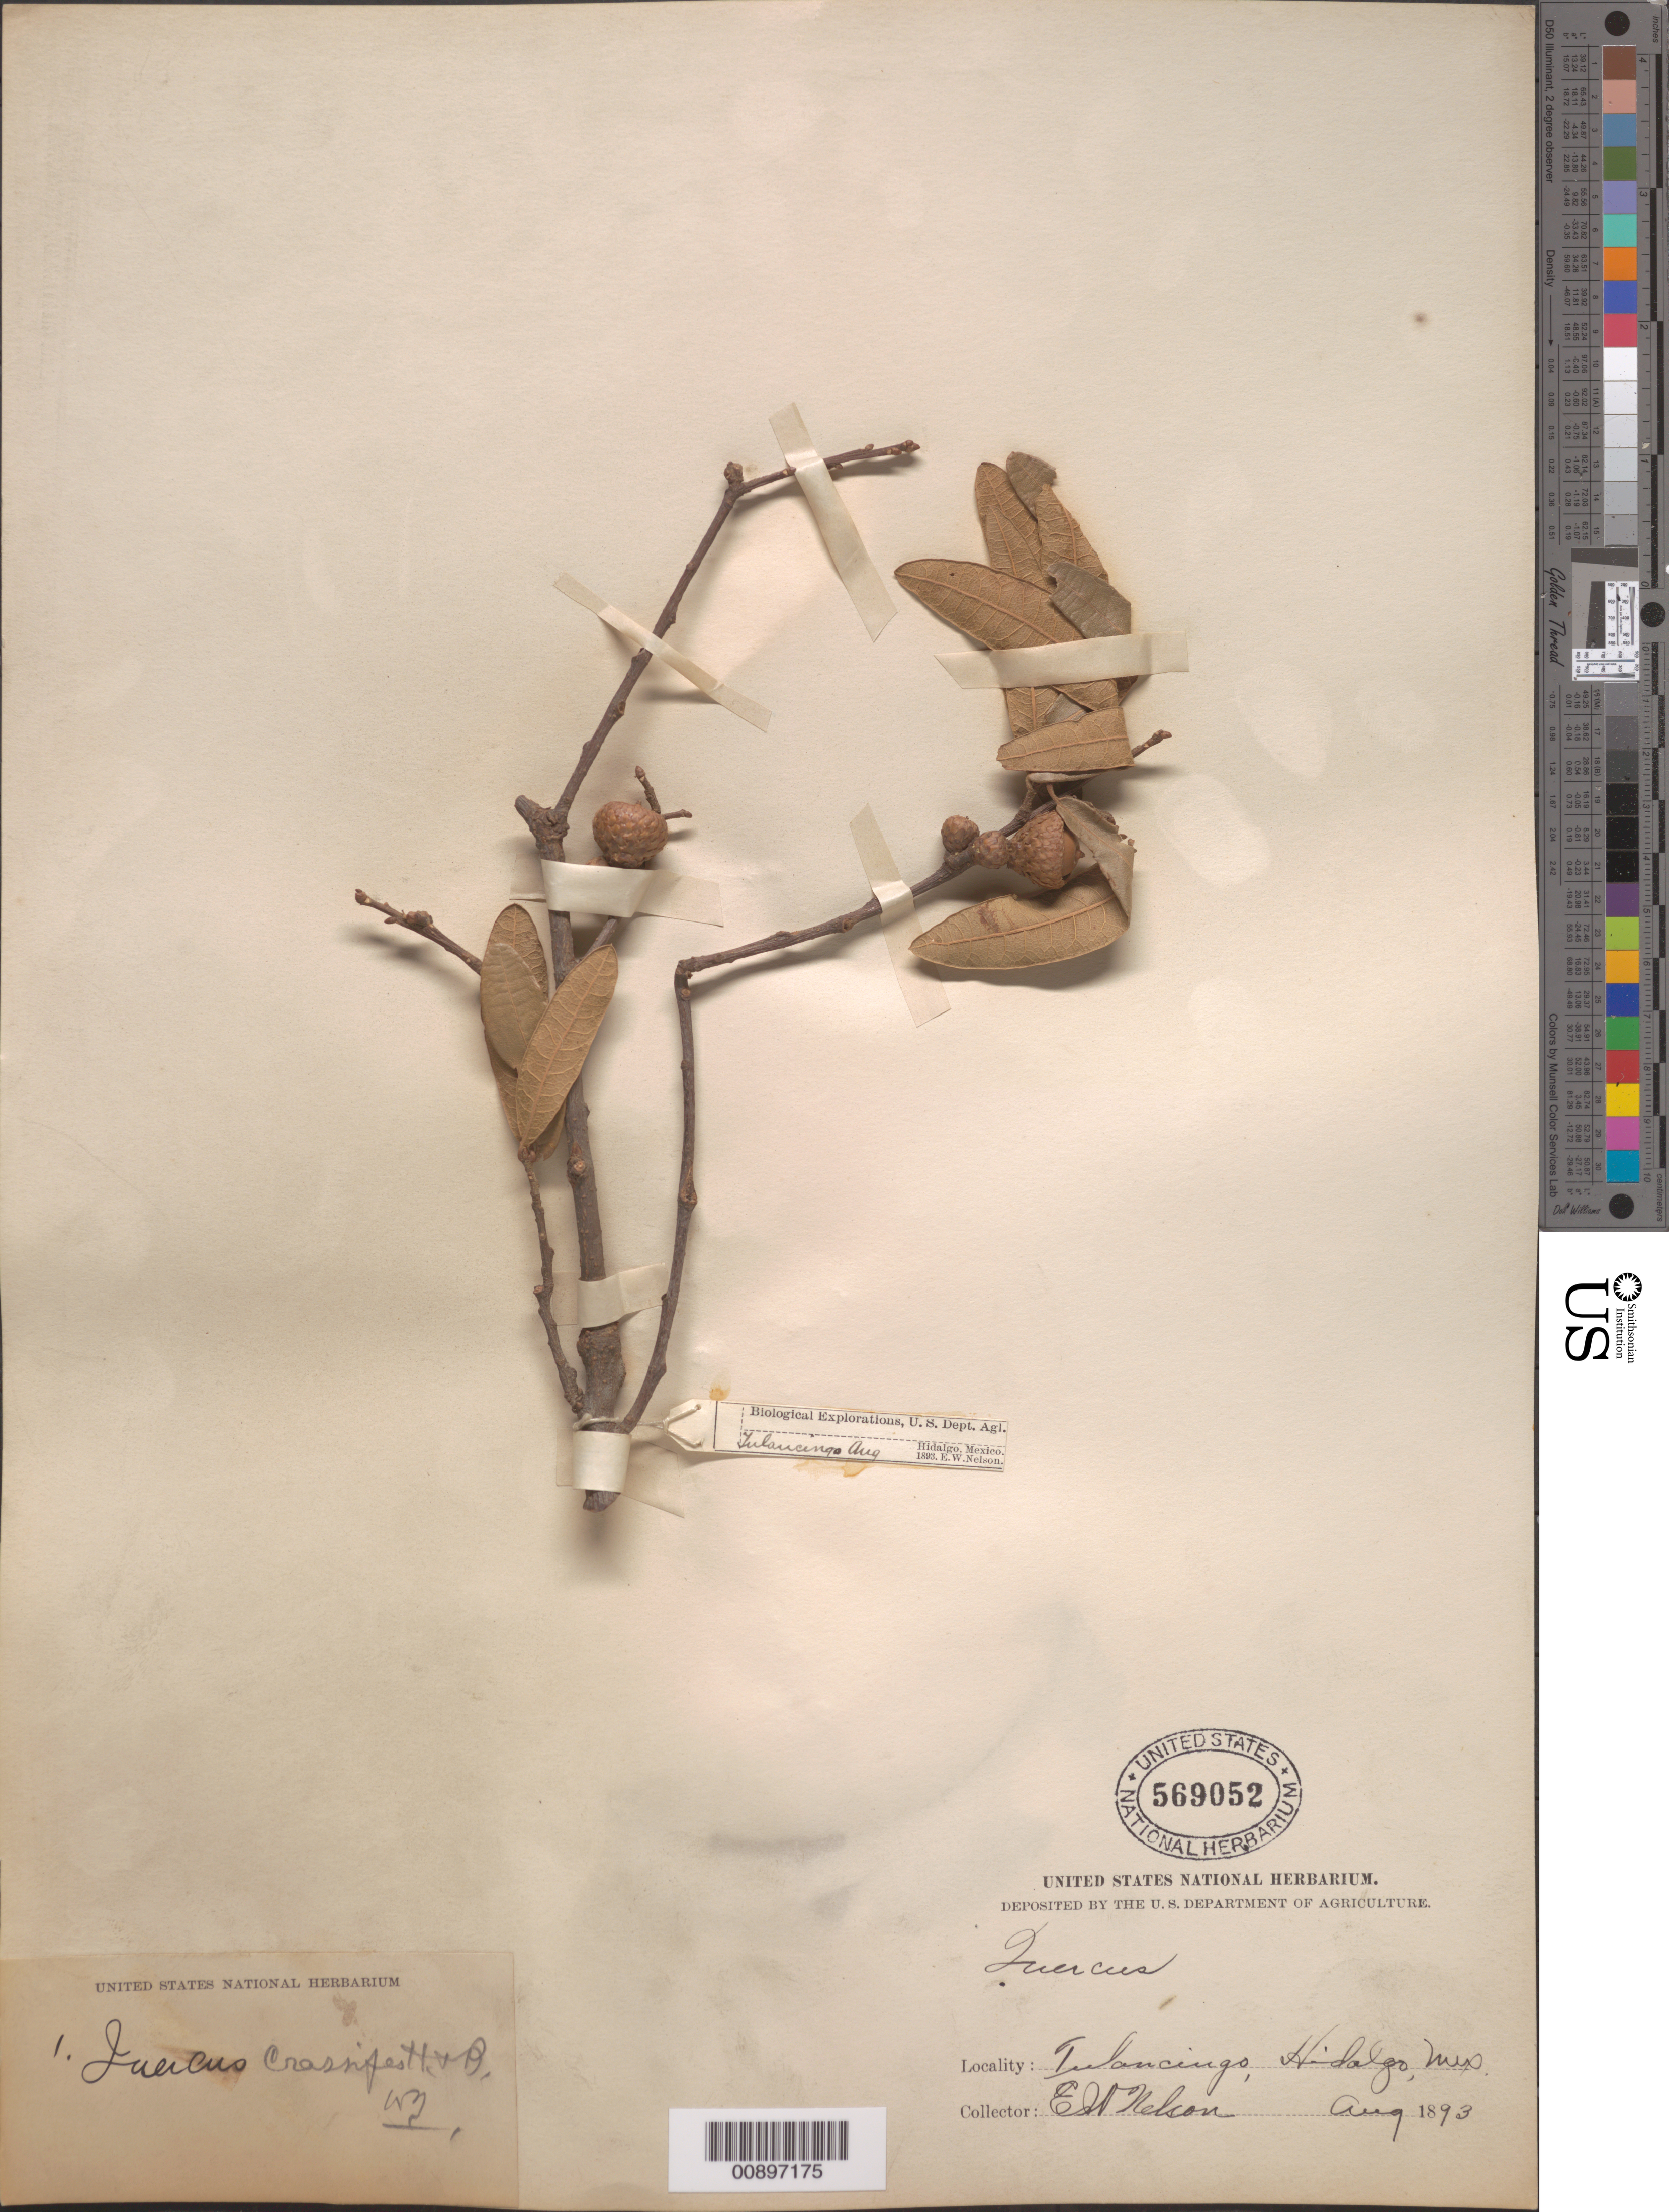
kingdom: Plantae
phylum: Tracheophyta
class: Magnoliopsida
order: Fagales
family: Fagaceae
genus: Quercus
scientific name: Quercus crassipes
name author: Humb. & Bonpl.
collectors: E. W. Nelson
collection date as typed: Aug 1893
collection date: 1893-08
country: Mexico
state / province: Hidalgo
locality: Tulancingo, Hidalgo.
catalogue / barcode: US 569052